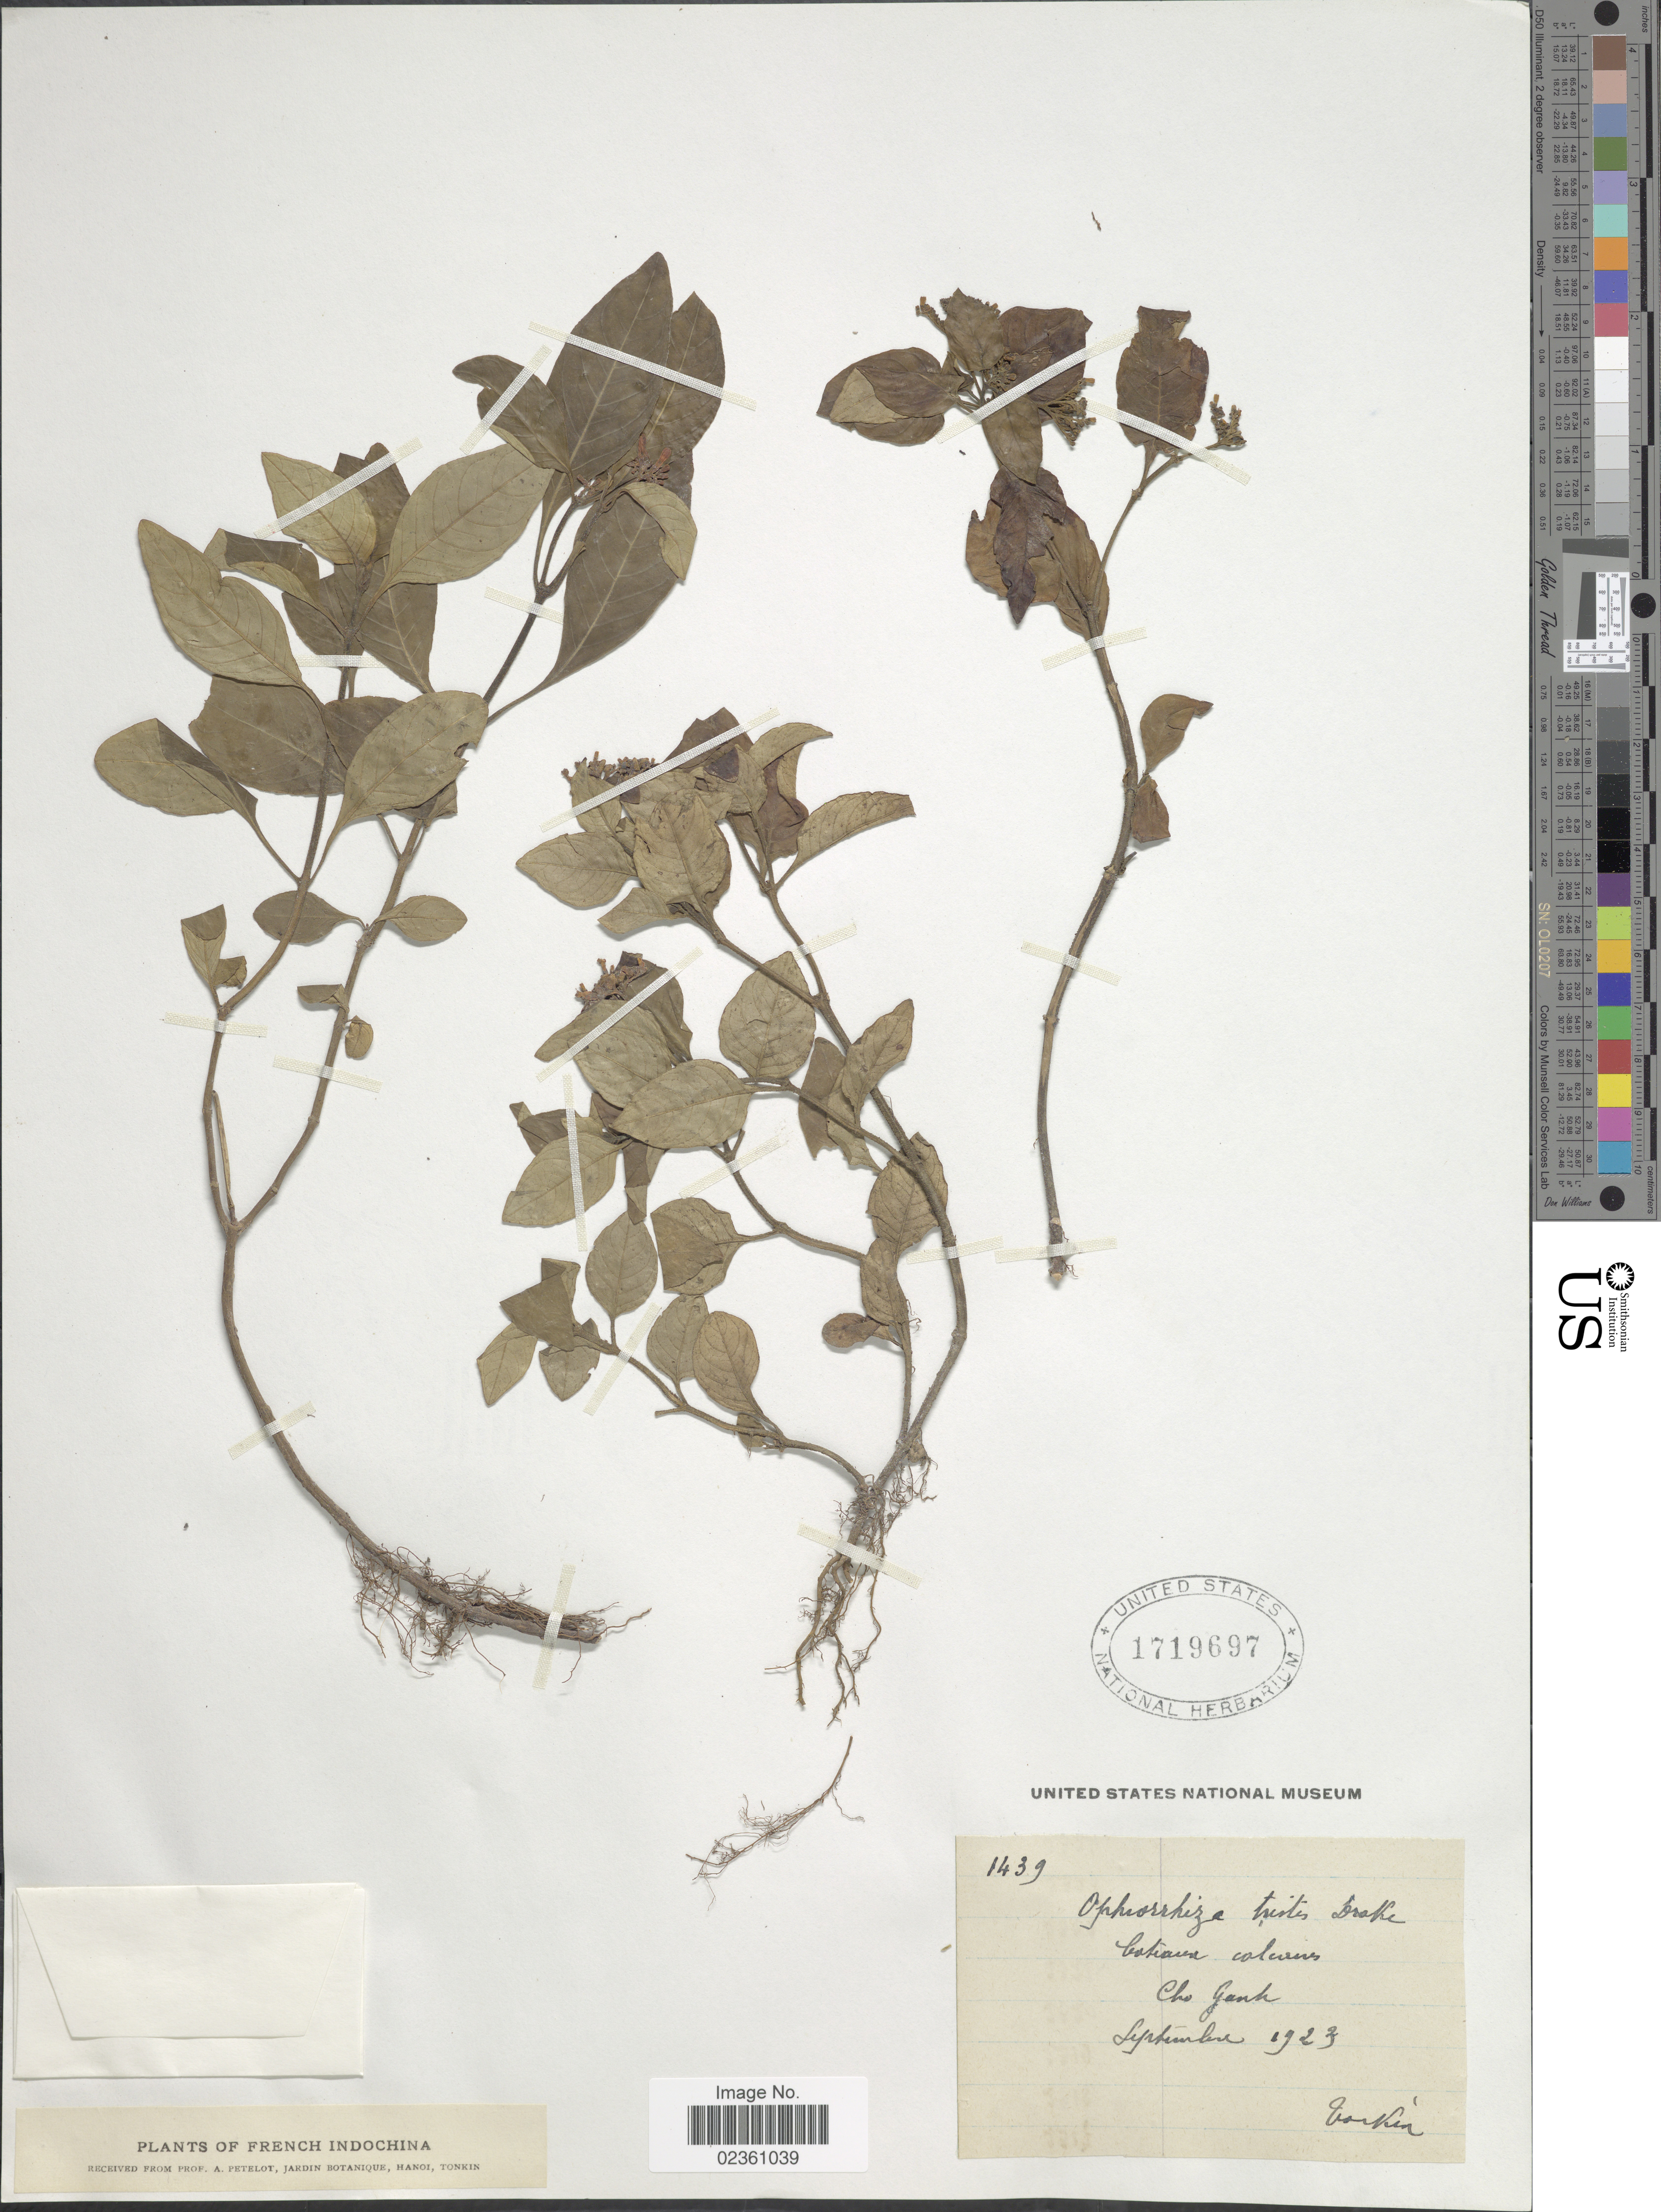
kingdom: Plantae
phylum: Tracheophyta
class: Magnoliopsida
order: Gentianales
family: Rubiaceae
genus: Ophiorrhiza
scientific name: Ophiorrhiza tristis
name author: Drake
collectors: ex herb. Jardin Botanique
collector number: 1439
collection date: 1923-09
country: Vietnam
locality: French Indochina, Tonkin, Cho Ganh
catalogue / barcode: US 1719697